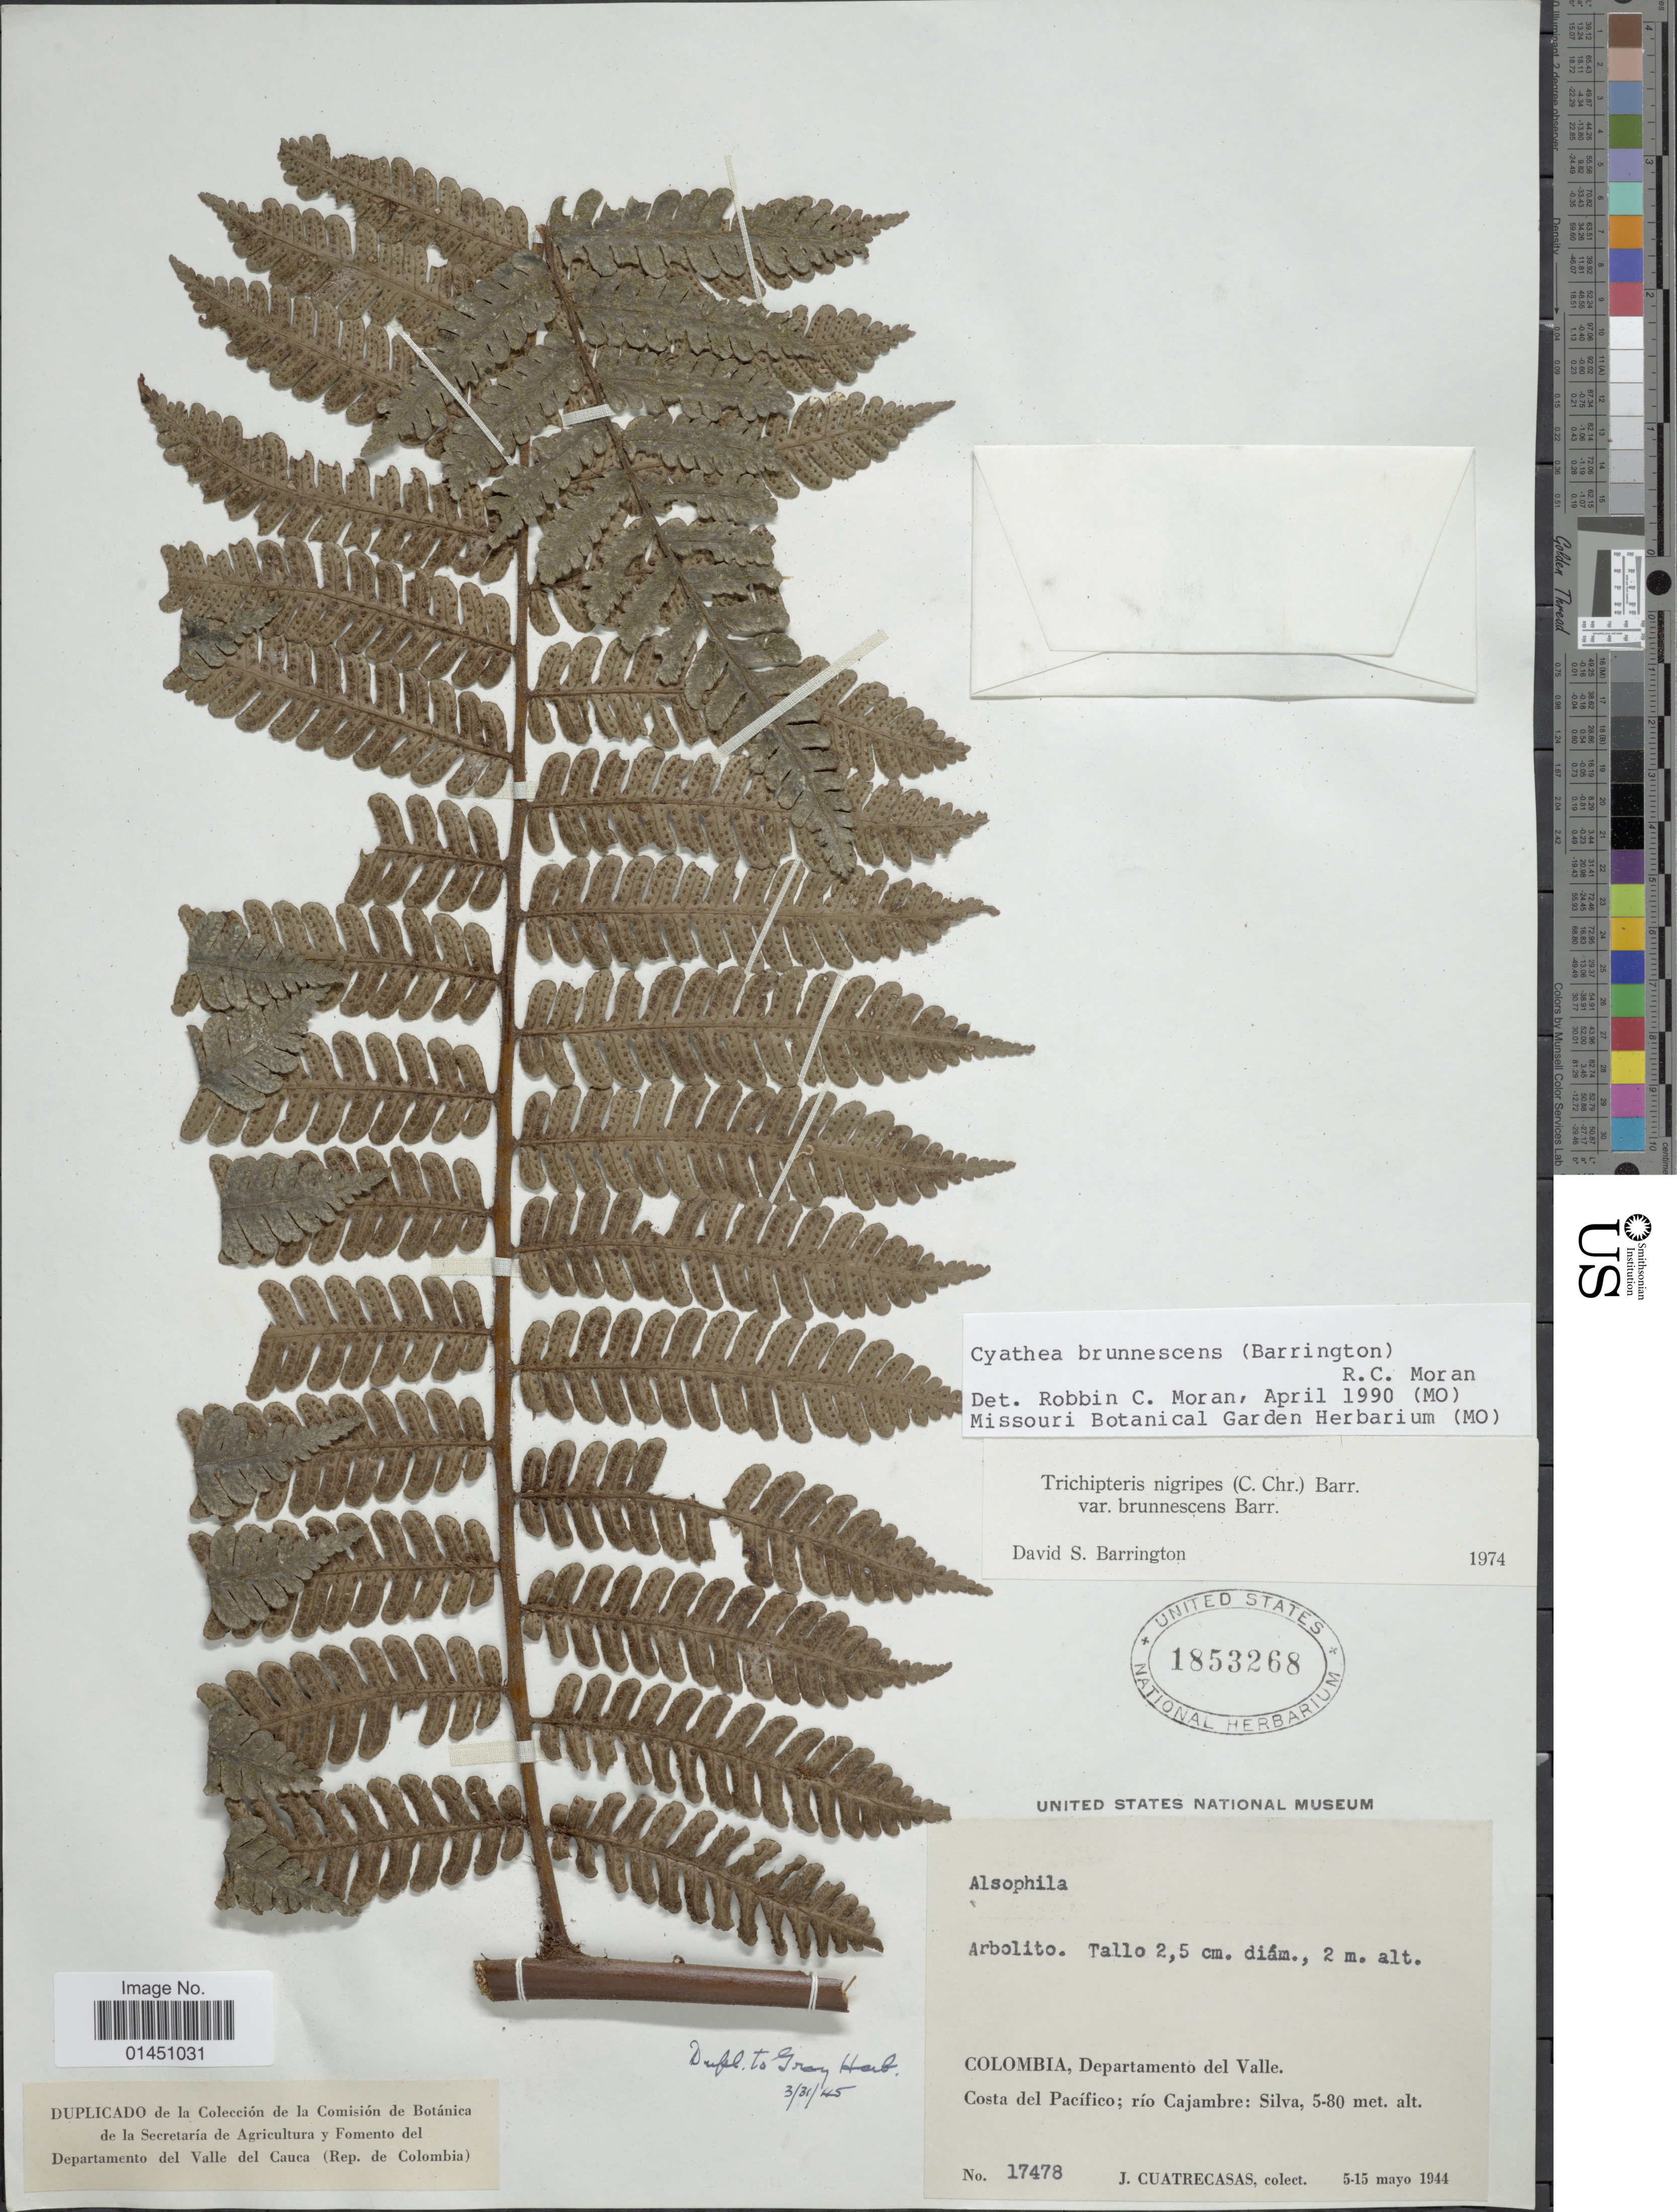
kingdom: Plantae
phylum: Tracheophyta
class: Polypodiopsida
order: Cyatheales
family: Cyatheaceae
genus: Cyathea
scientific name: Cyathea brunnescens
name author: (Barrington) R.C. Moran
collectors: J. Cuatrecasas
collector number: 17478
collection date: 1944-05-05/1944-05-15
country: Colombia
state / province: Valle del Cauca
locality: Departamento del Valle, Costa del Pacifico; rio Cajambre: Silva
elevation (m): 5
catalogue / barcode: US 1853268